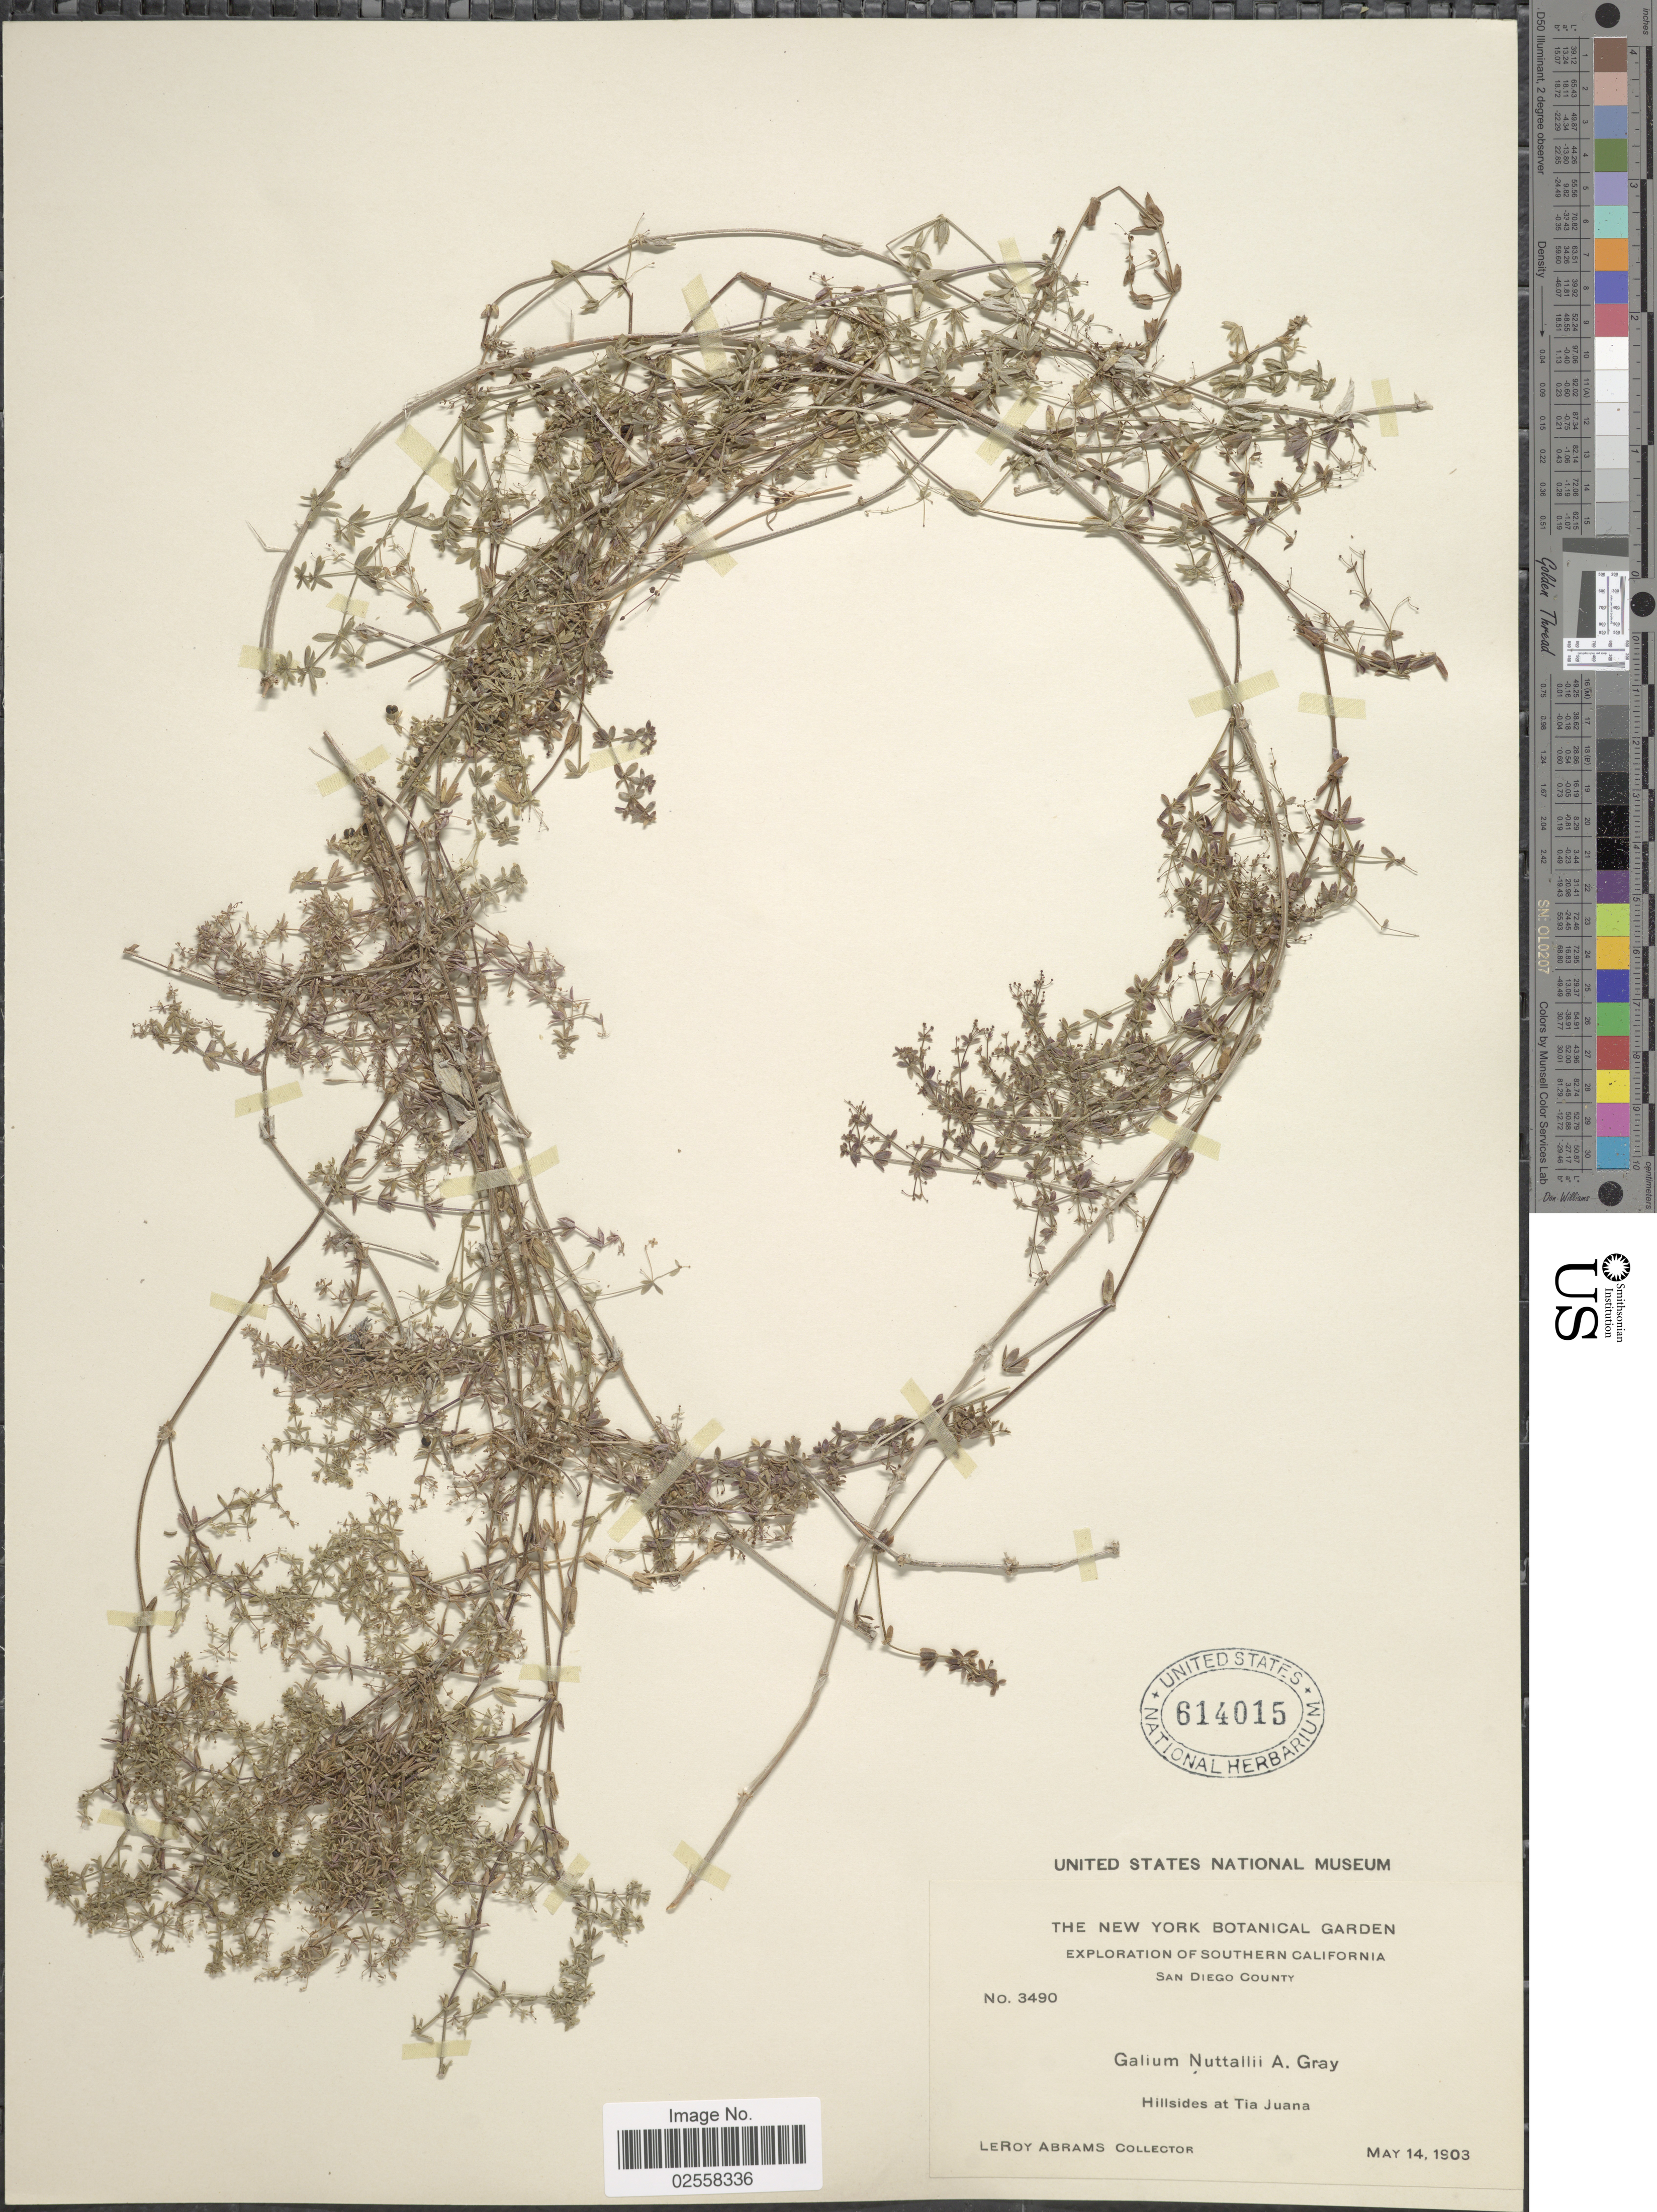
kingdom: Plantae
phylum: Tracheophyta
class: Magnoliopsida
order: Gentianales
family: Rubiaceae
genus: Galium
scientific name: Galium nuttallii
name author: A. Gray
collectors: L. Abrams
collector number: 3490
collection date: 1903-05-14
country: United States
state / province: California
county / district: San Diego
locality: Southern California, San Diego County, hillsides at Tia Juana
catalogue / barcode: US 614015